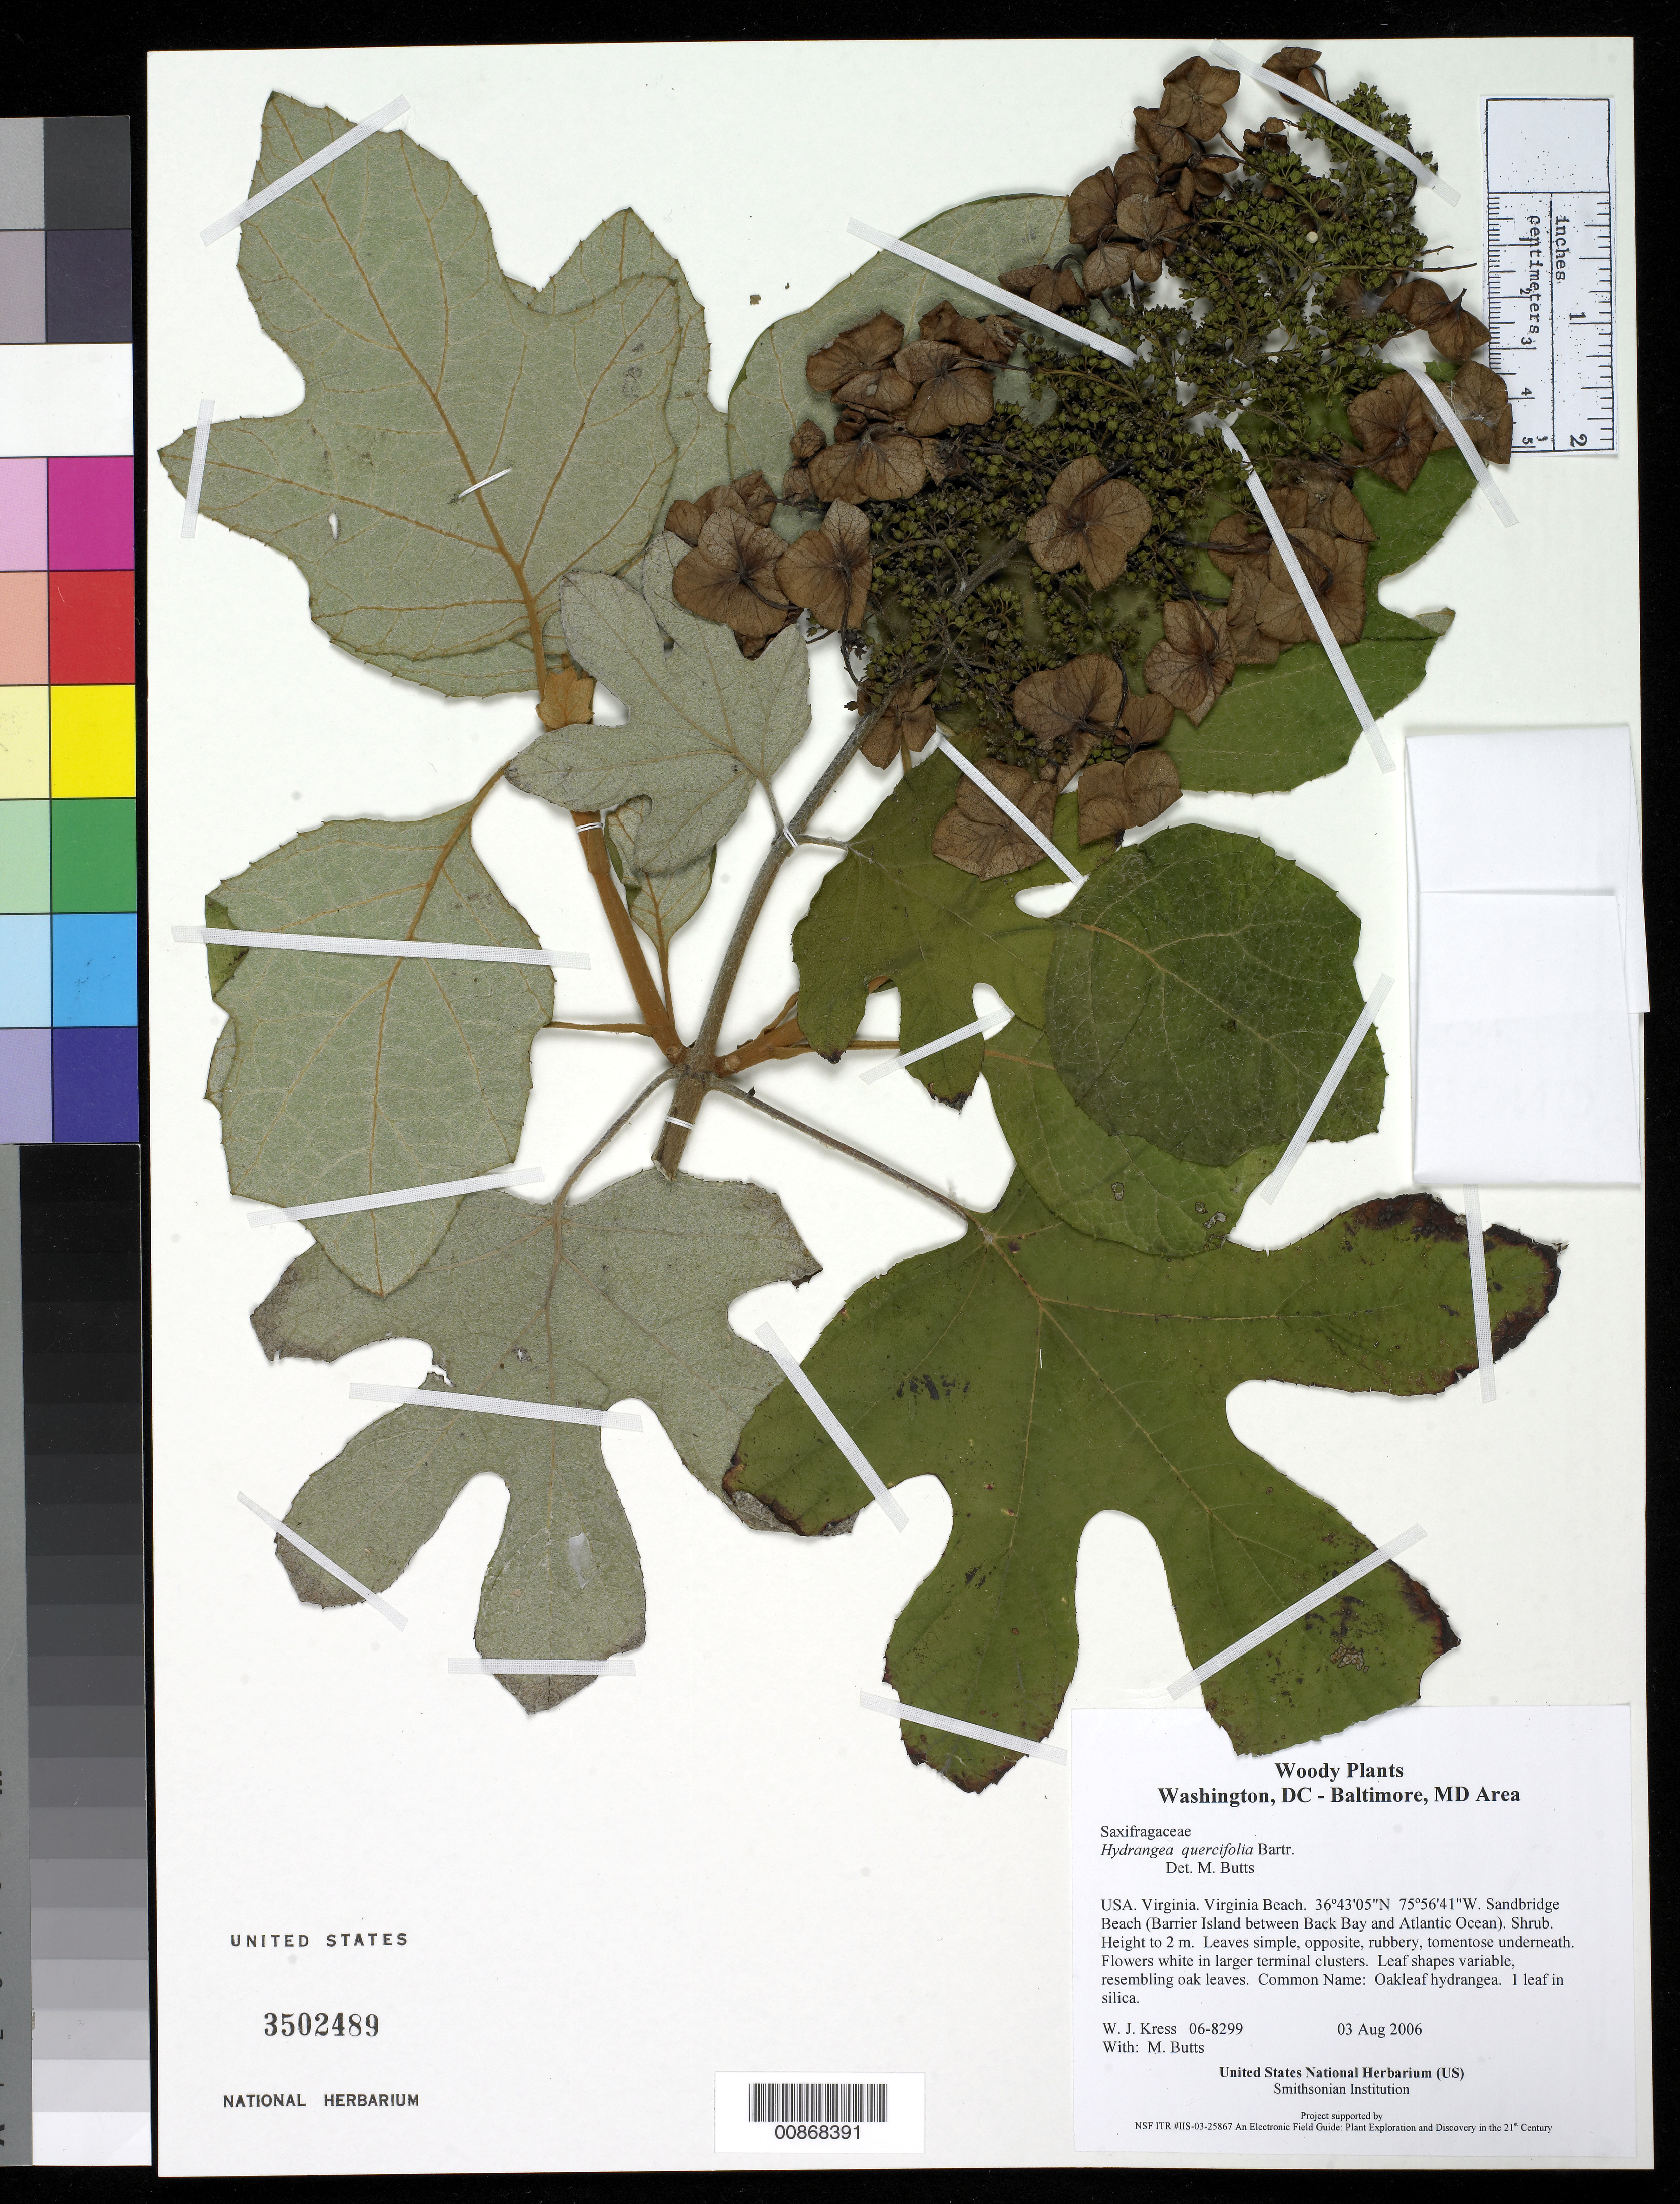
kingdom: Plantae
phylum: Tracheophyta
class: Magnoliopsida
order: Cornales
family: Hydrangeaceae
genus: Hydrangea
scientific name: Hydrangea steyermarkii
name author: Standl.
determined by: Butts, M. B.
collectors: W. J. Kress & M. B. Butts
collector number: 06-8299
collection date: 2006-08-03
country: United States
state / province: Virginia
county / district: City of Virginia Beach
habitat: Sandbridge Beach (Barrier Island between Back Bay and Atlantic Ocean).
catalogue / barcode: US 3502489